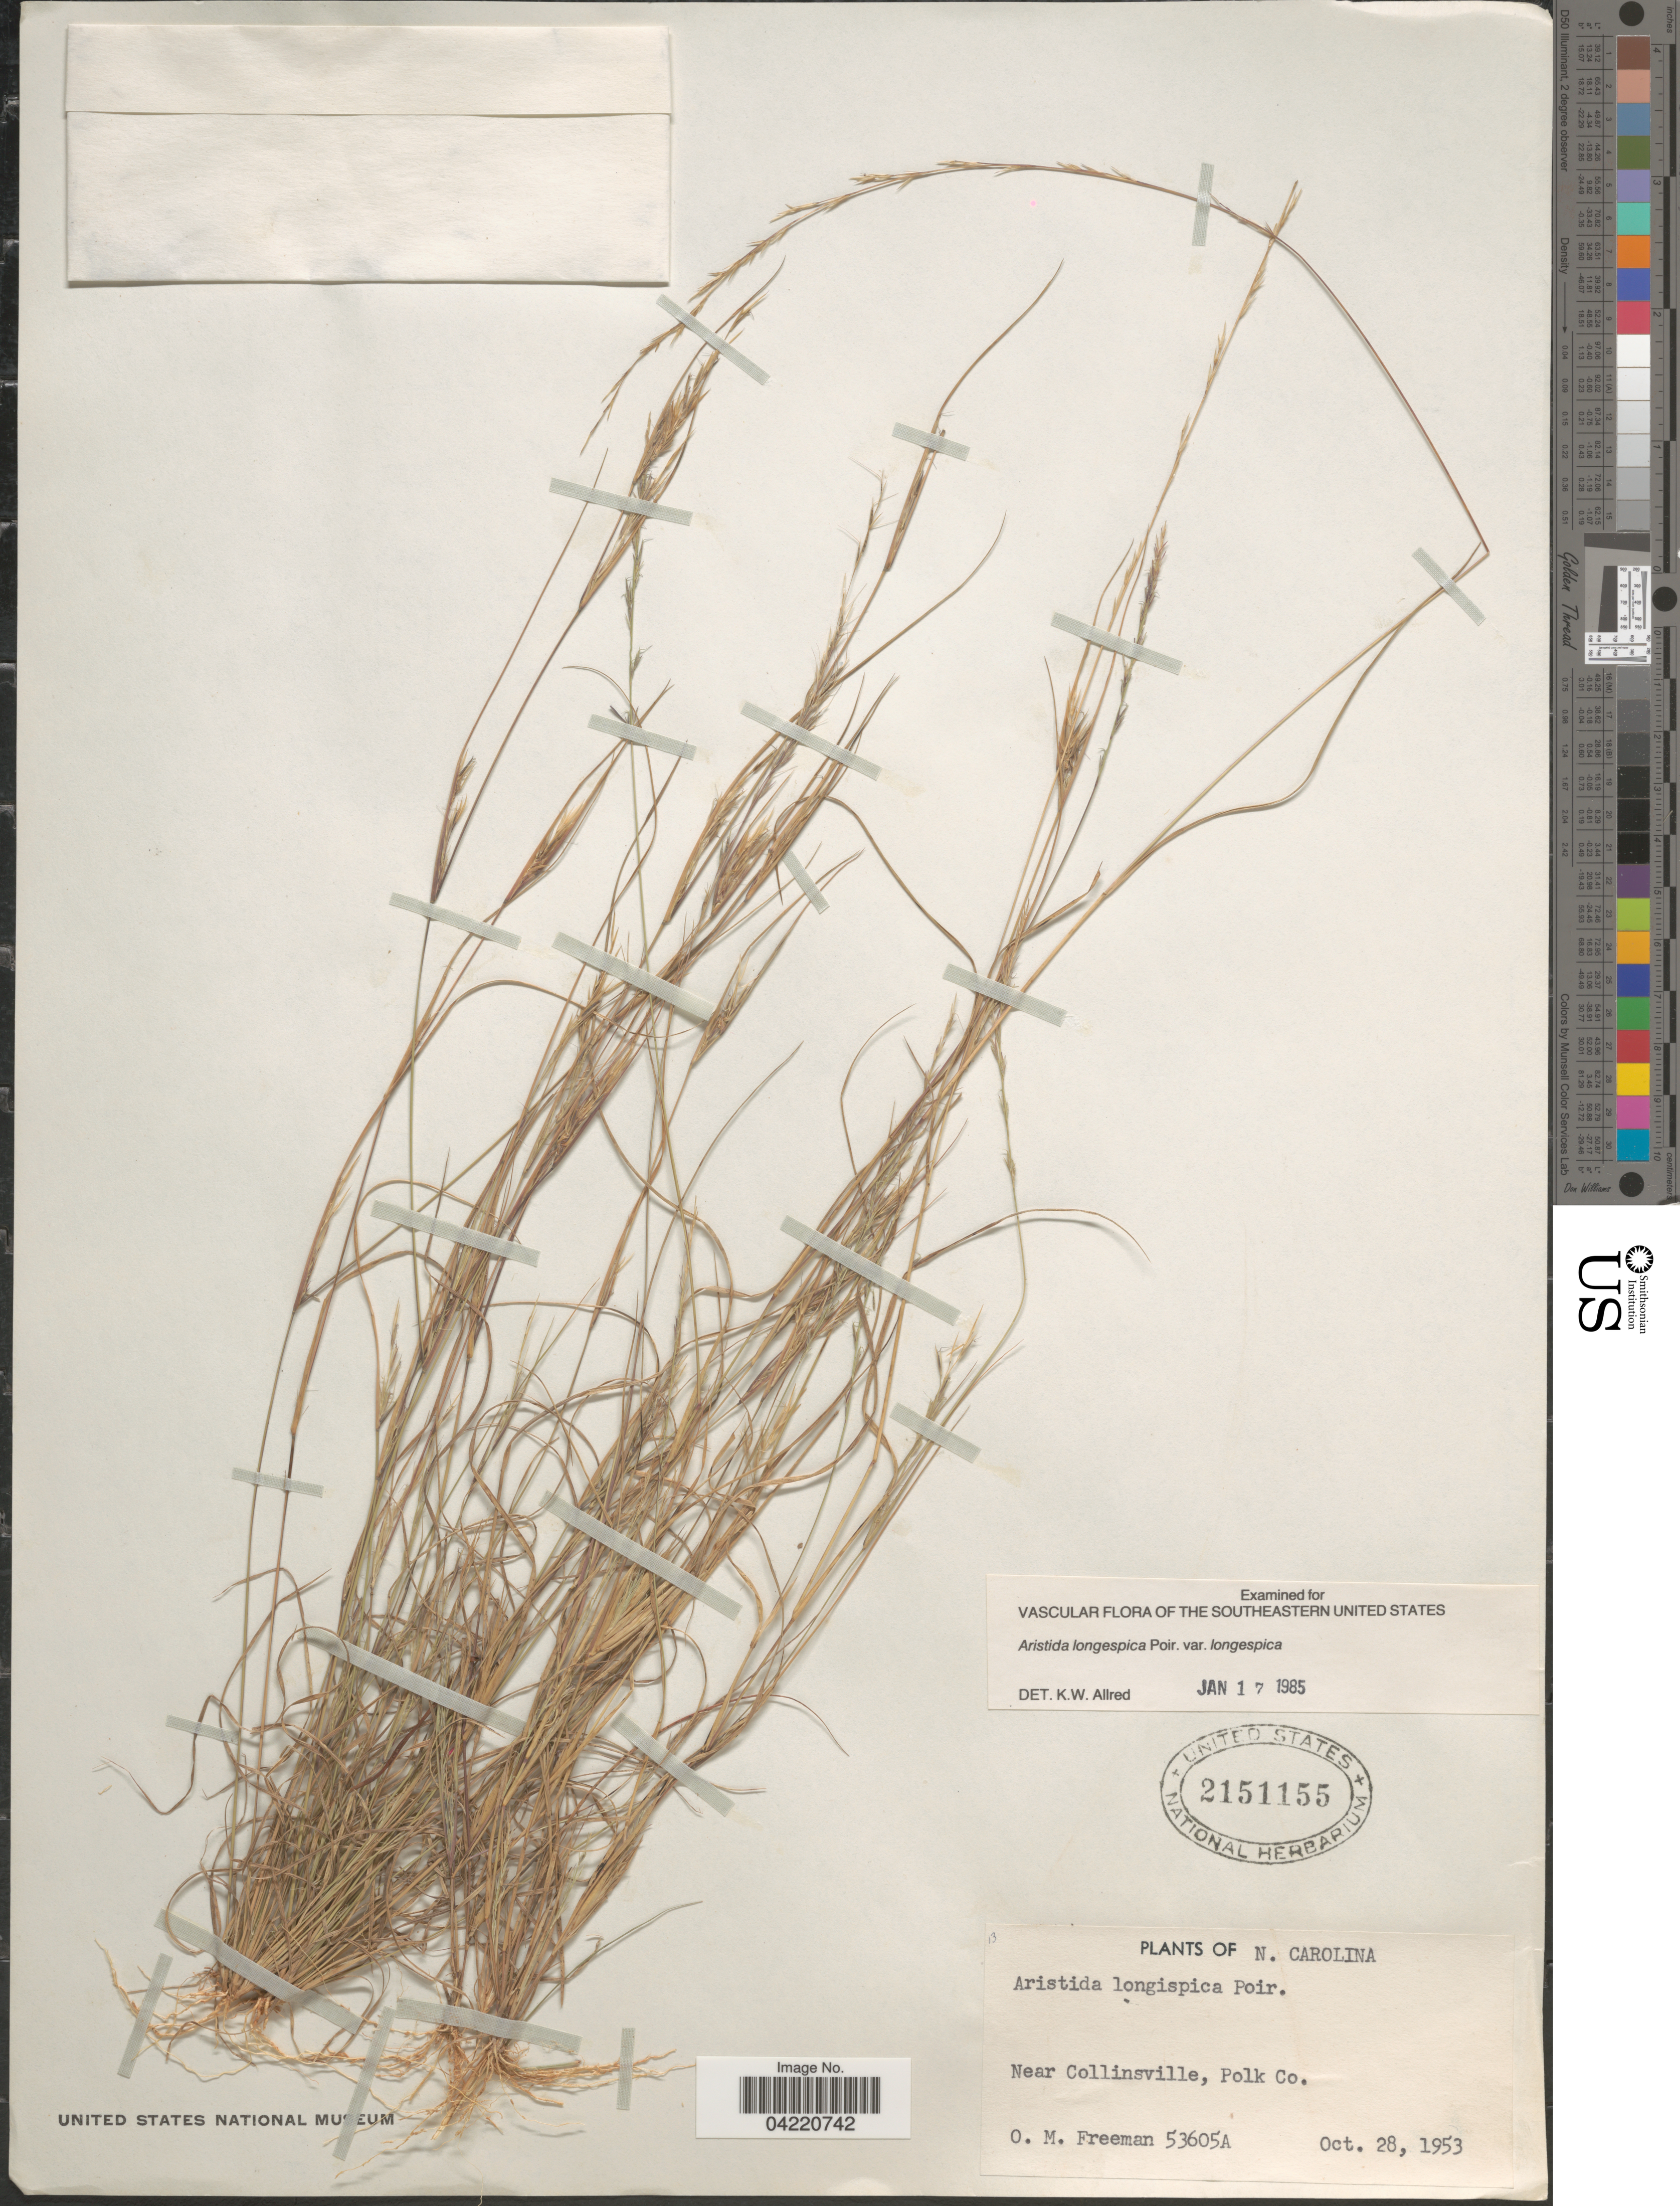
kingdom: Plantae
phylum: Tracheophyta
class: Liliopsida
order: Poales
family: Poaceae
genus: Aristida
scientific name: Aristida longespica var. longespica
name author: Poir.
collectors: O. Freeman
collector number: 53605A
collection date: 1953-10-28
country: United States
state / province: North Carolina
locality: Near Collinsville, Polk Co.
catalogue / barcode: US 2151155